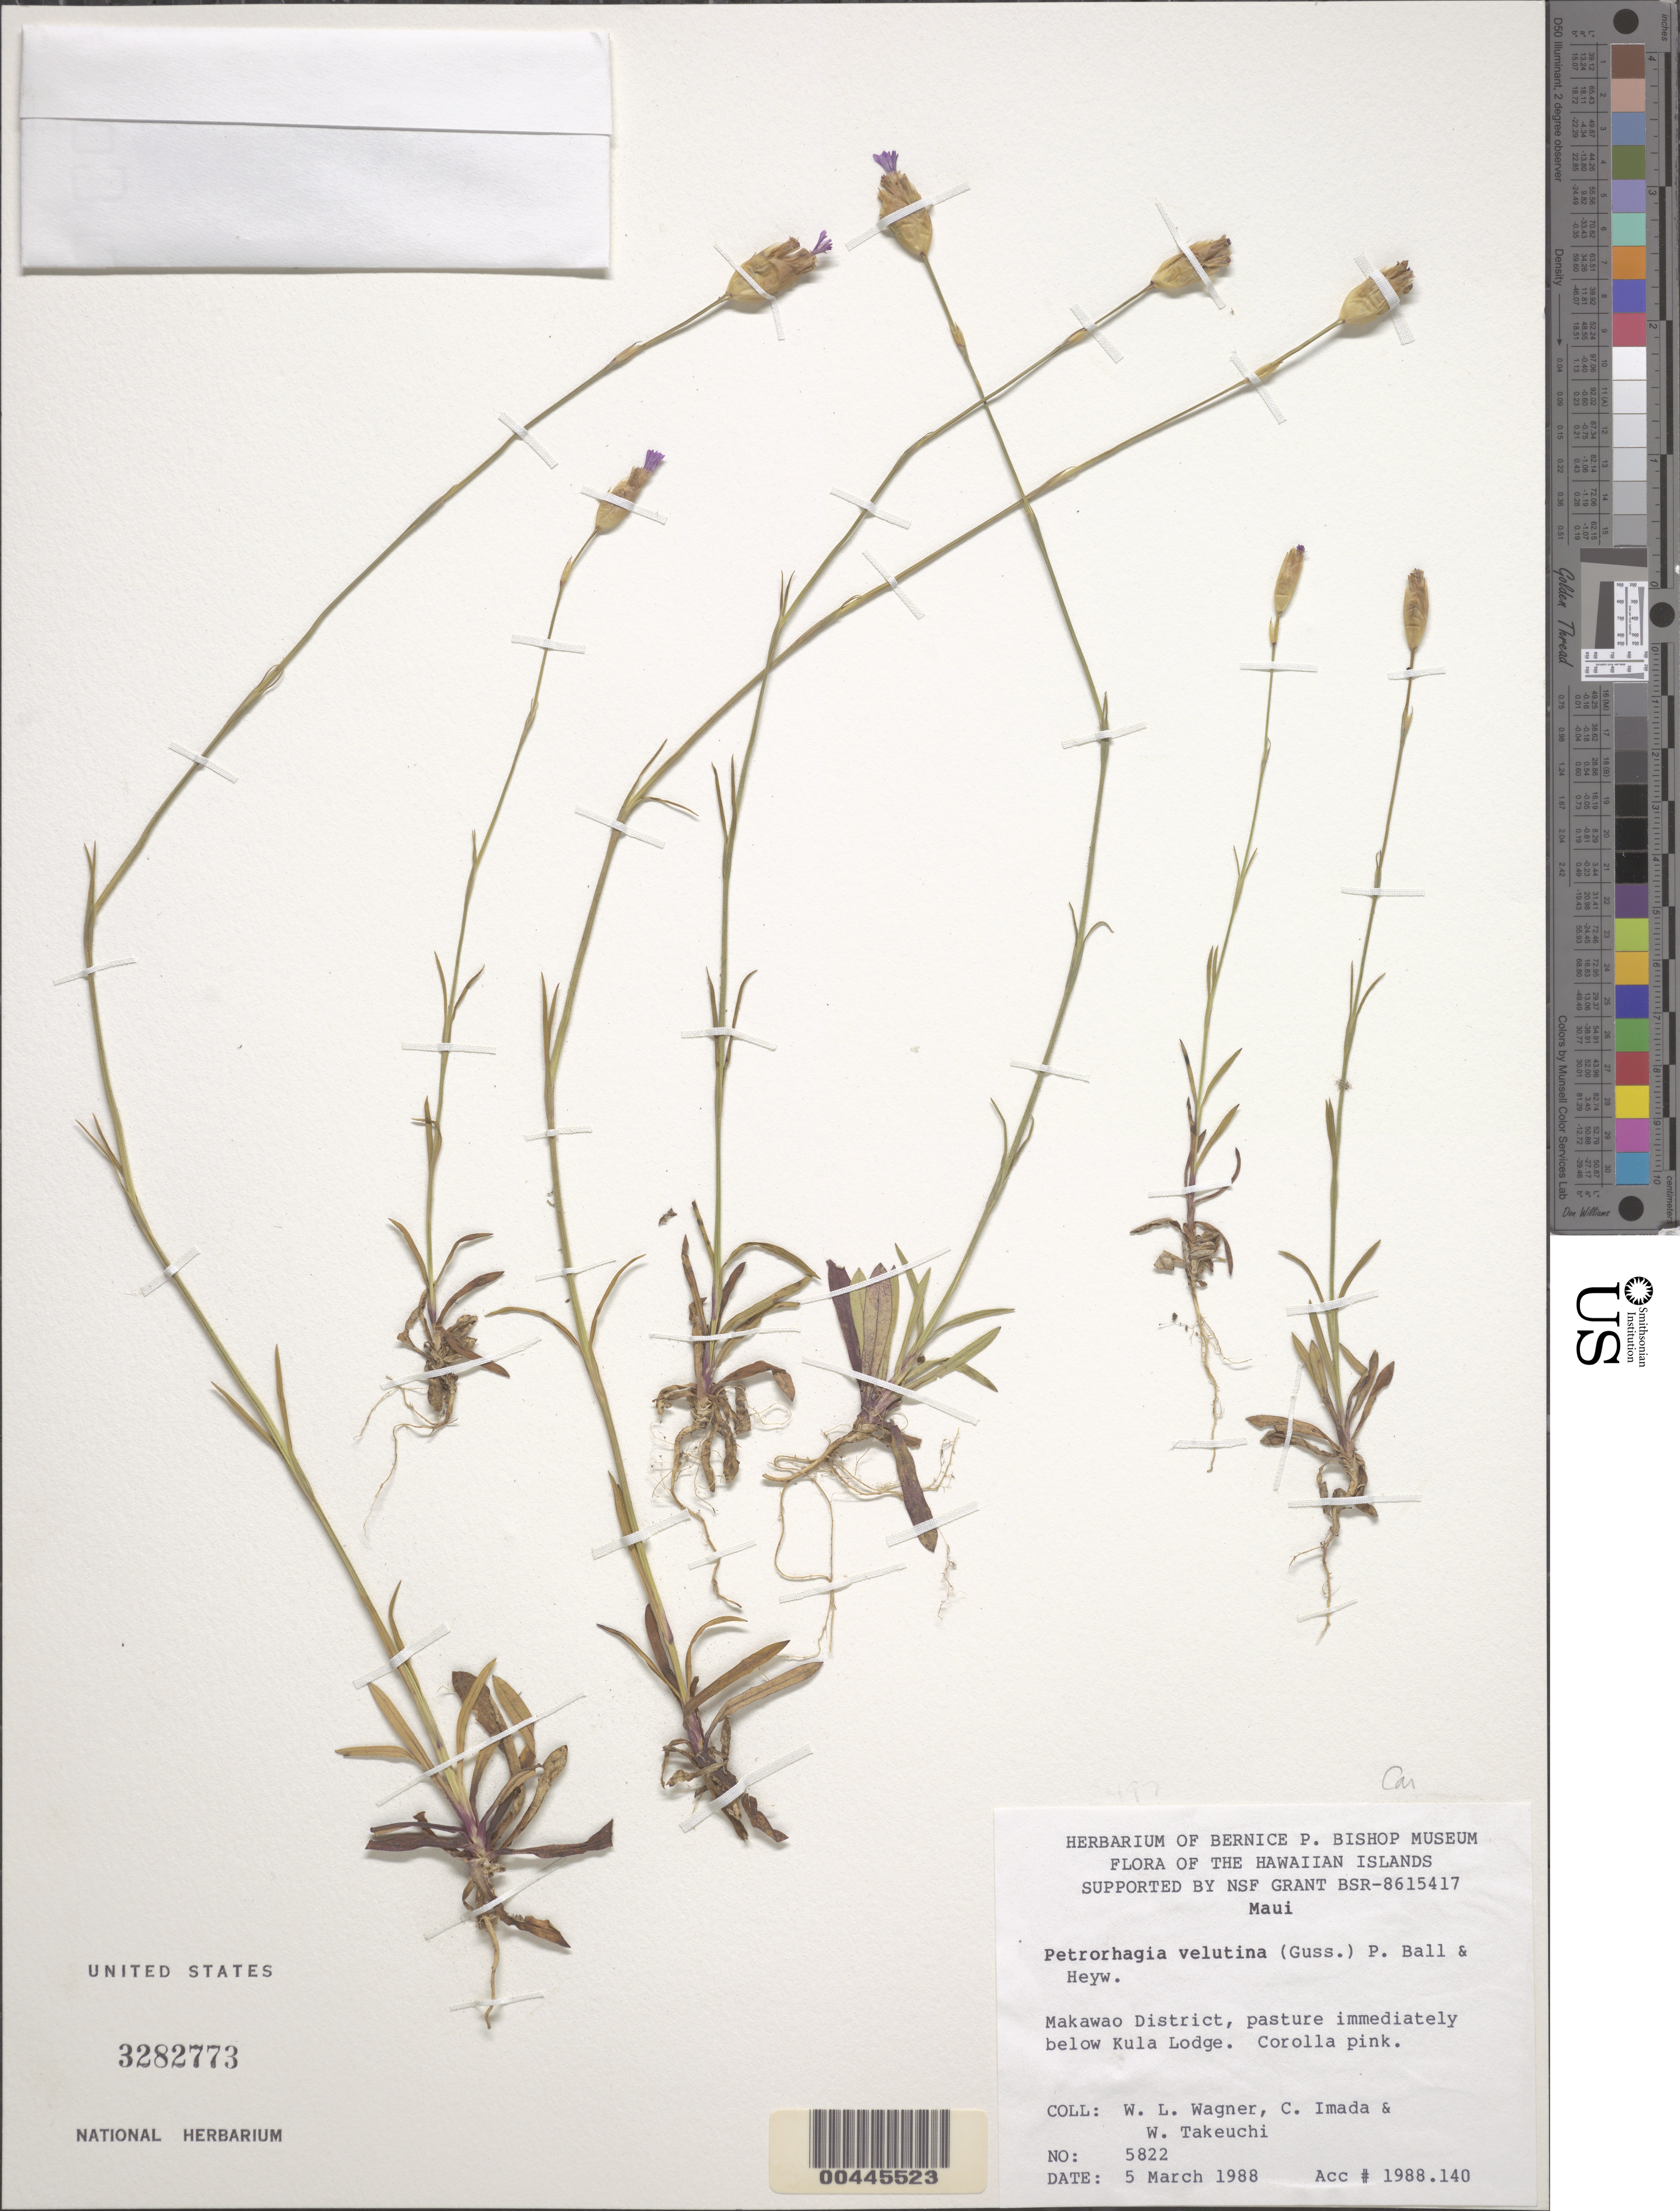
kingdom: Plantae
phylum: Tracheophyta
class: Magnoliopsida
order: Caryophyllales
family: Caryophyllaceae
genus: Petrorhagia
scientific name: Petrorhagia dubia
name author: (Raf.) López & Romo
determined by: Wagner, W. L., (BOT), Smithsonian Institution - National Museum of Natural History (UNITED STATES)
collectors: W. L. Wagner, C. Imada & W. N. Takeuchi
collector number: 5822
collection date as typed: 5 Mar 1988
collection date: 1988-03-05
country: United States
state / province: Hawaii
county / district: Maui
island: Maui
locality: Makawao Dist., pasture below Kula Lodge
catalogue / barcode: US 3282773